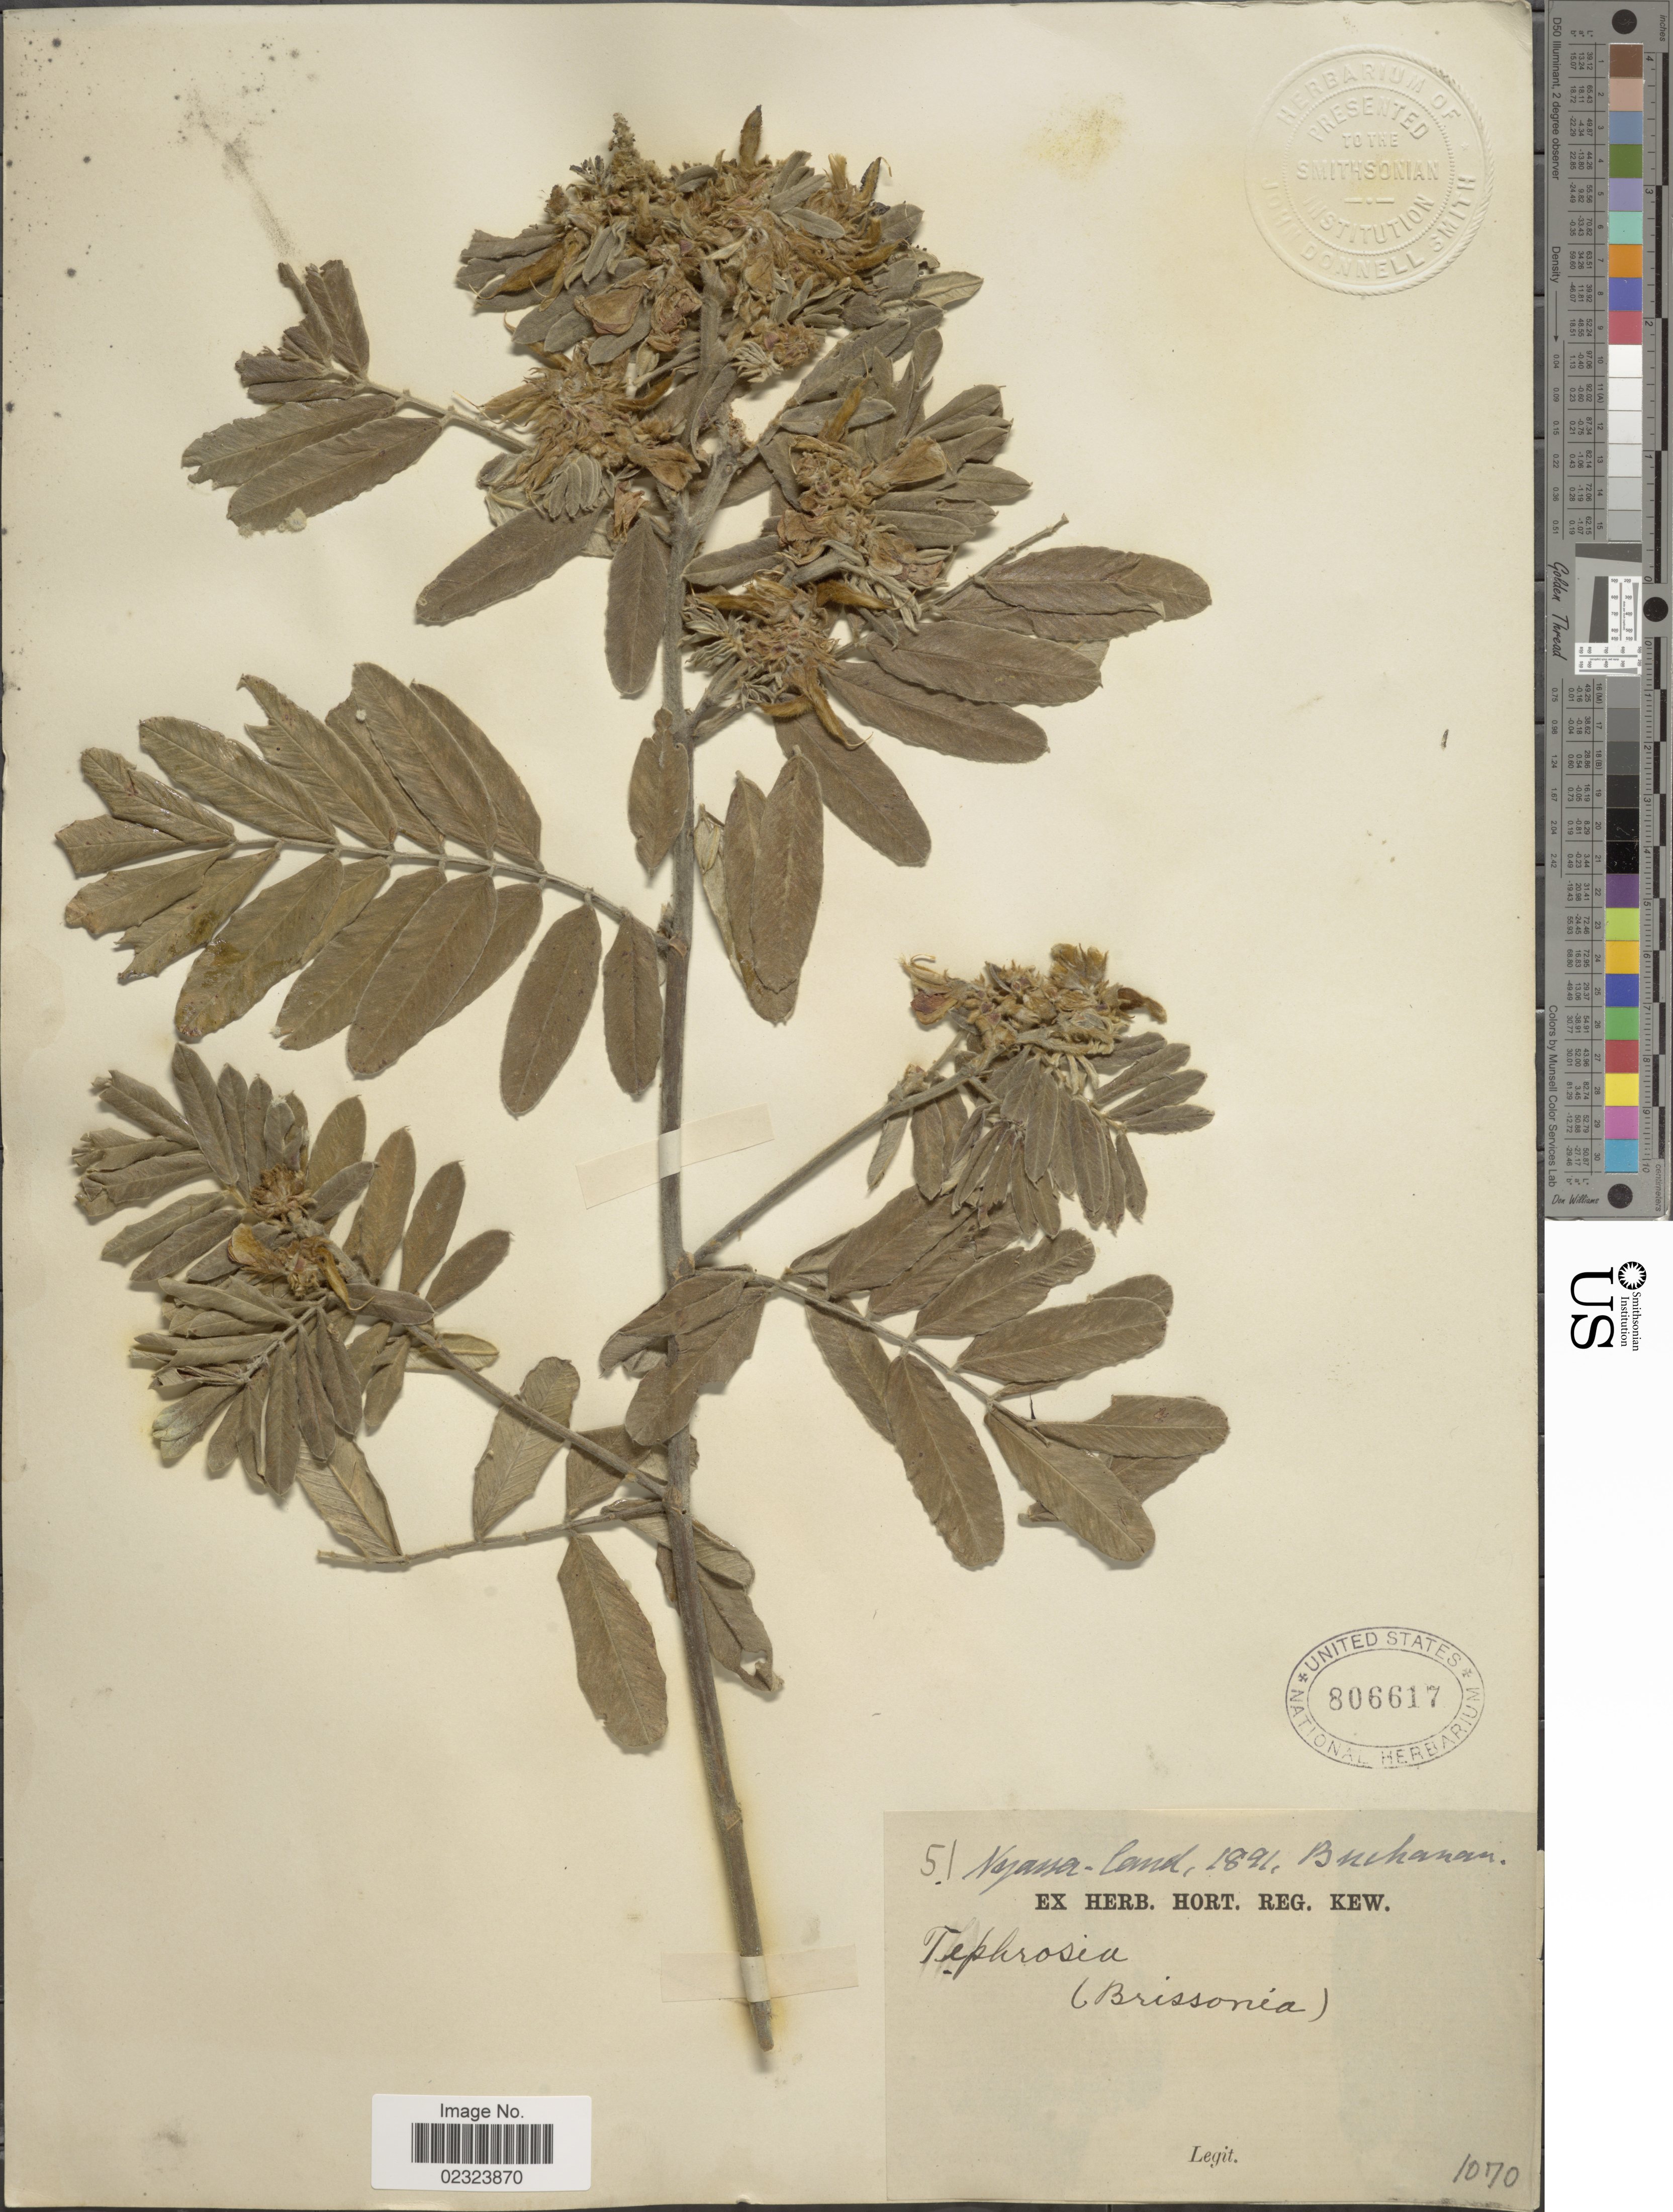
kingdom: Plantae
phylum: Tracheophyta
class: Magnoliopsida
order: Fabales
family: Fabaceae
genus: Tephrosia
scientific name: Tephrosia sp.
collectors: -. Buchanan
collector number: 51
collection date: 1891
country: Malawi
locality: Nyassa-land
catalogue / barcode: US 806617